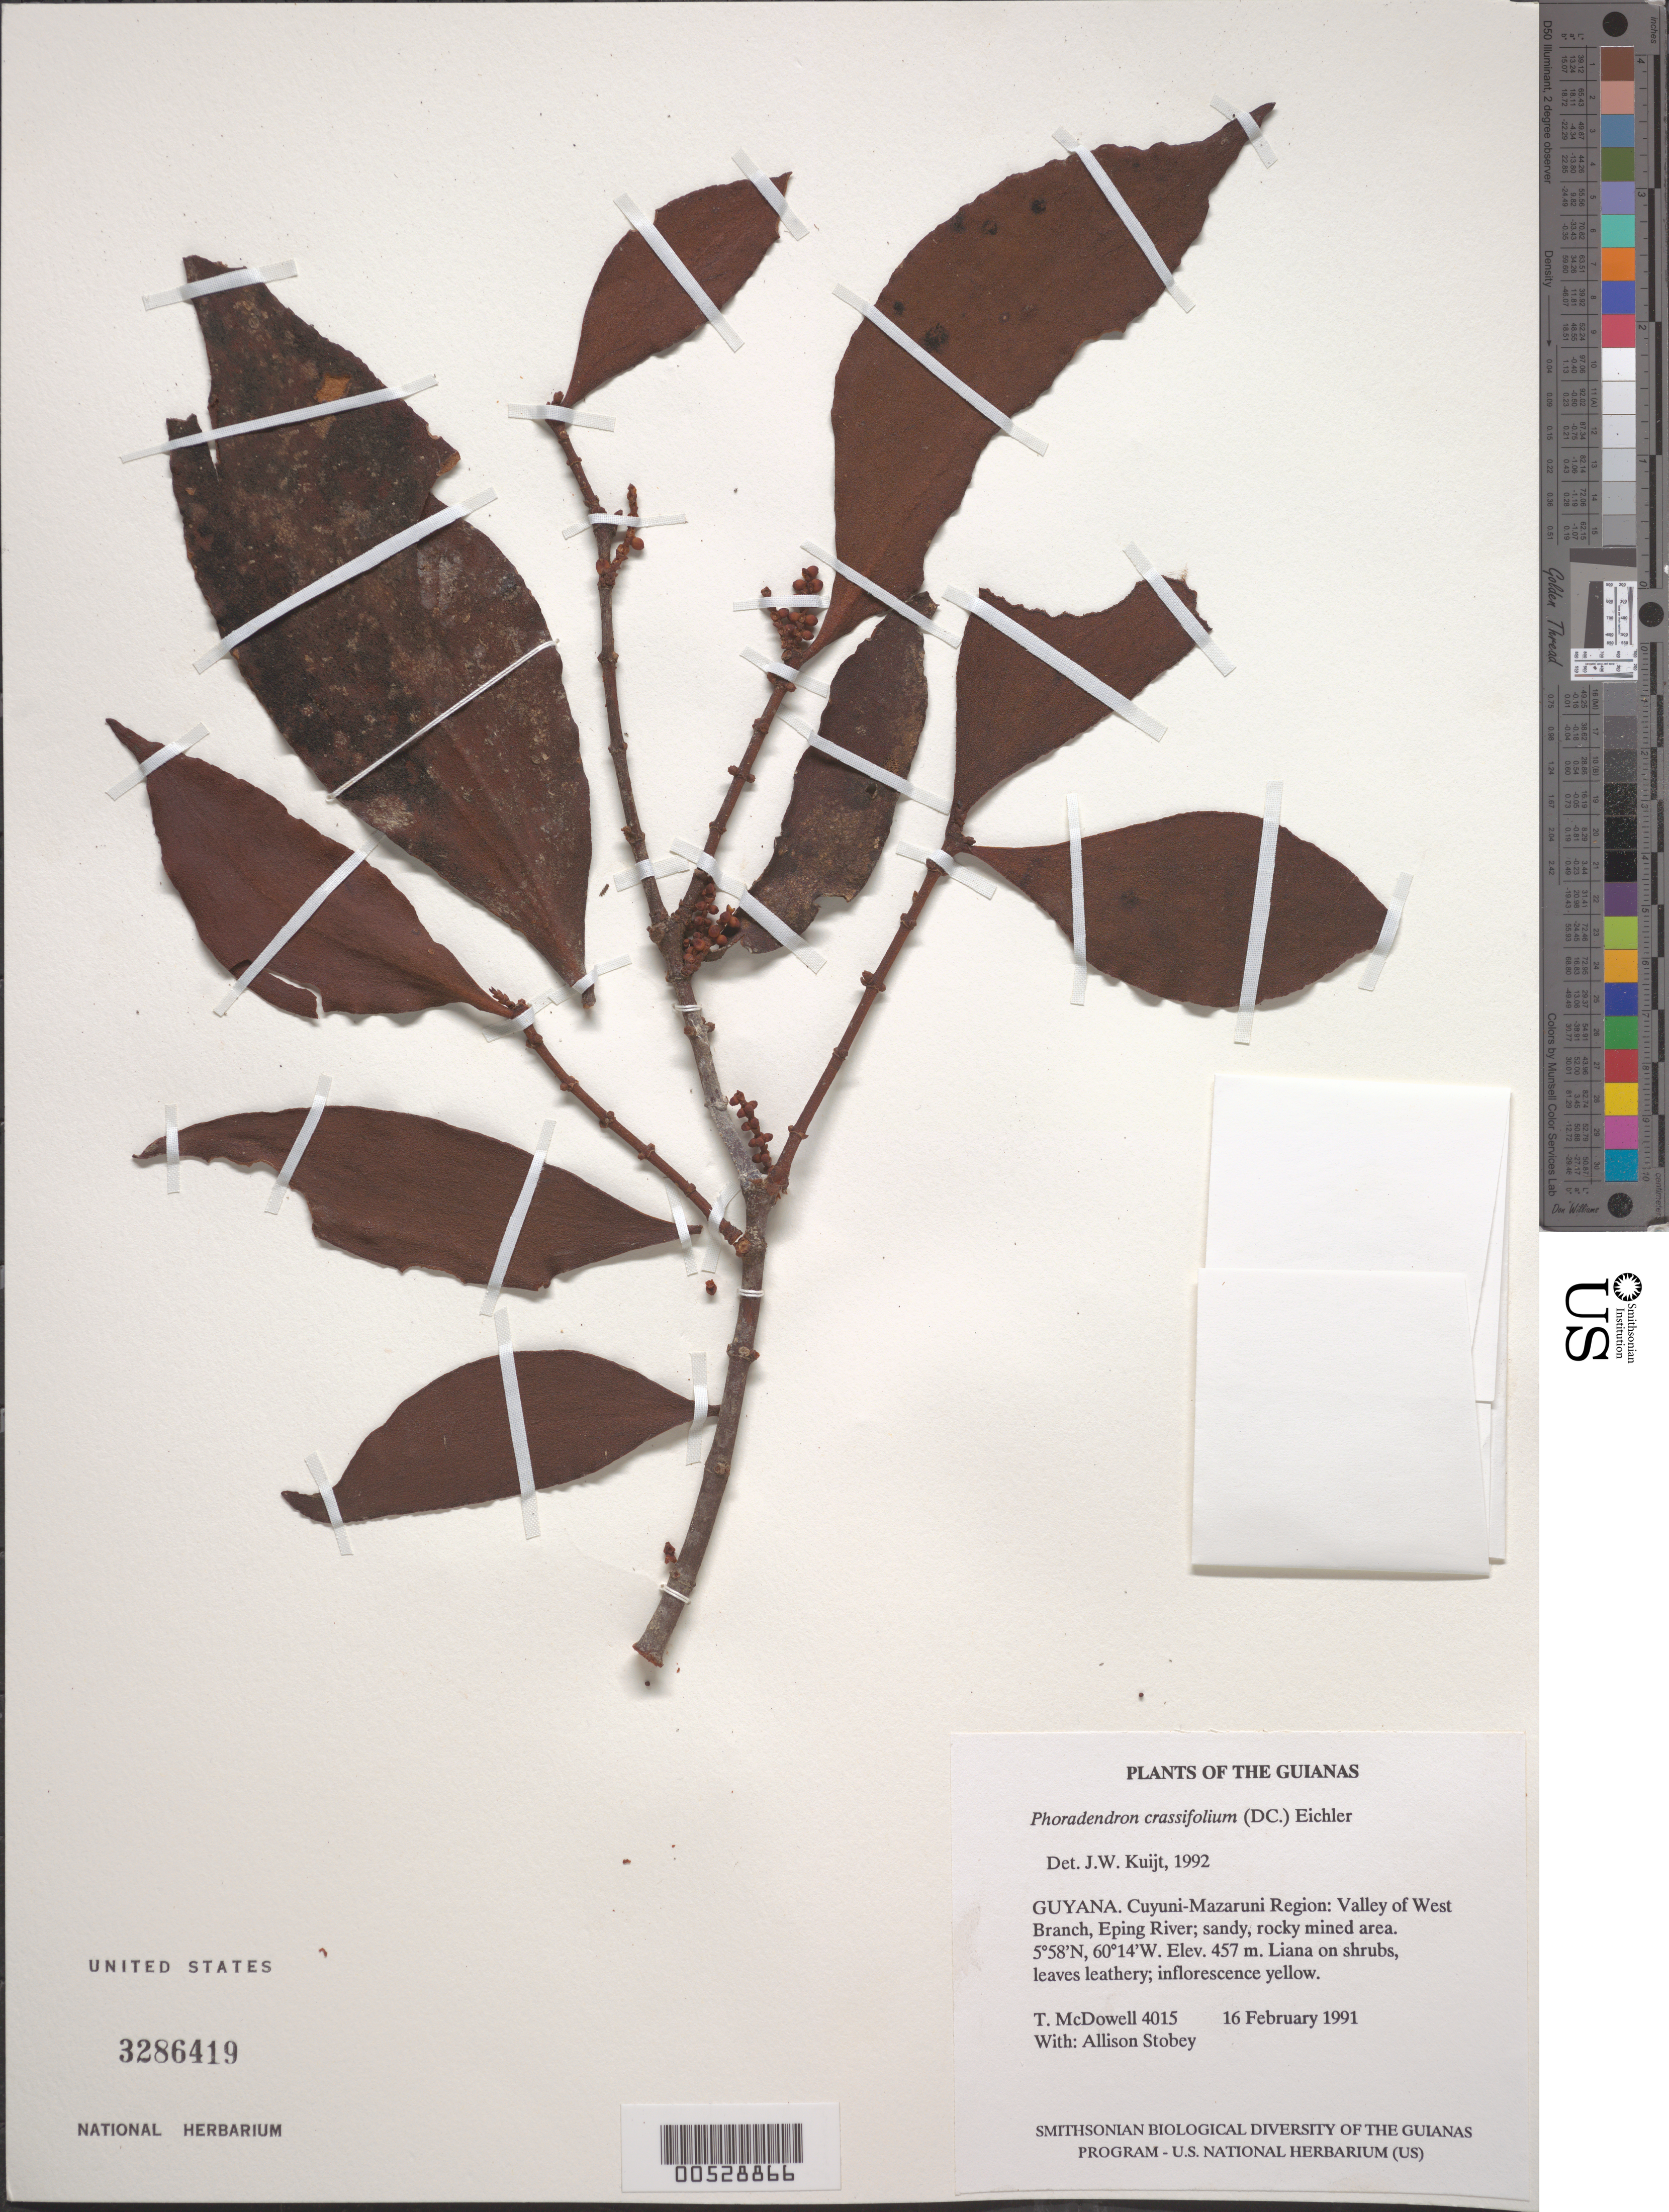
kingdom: Plantae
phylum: Tracheophyta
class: Magnoliopsida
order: Santalales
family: Viscaceae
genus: Phoradendron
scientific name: Phoradendron crassifolium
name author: (Pohl ex DC.) Eichler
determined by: Kuijt, Job, (CANADA)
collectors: T. McDowell & A. Stobey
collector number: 4015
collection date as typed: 16 February 1991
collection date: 1991-02-16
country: Guyana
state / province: Cuyuni-Mazaruni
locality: Valley of West Branch, Eping River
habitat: Sandy, rocky mined area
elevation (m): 457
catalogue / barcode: US 3286419